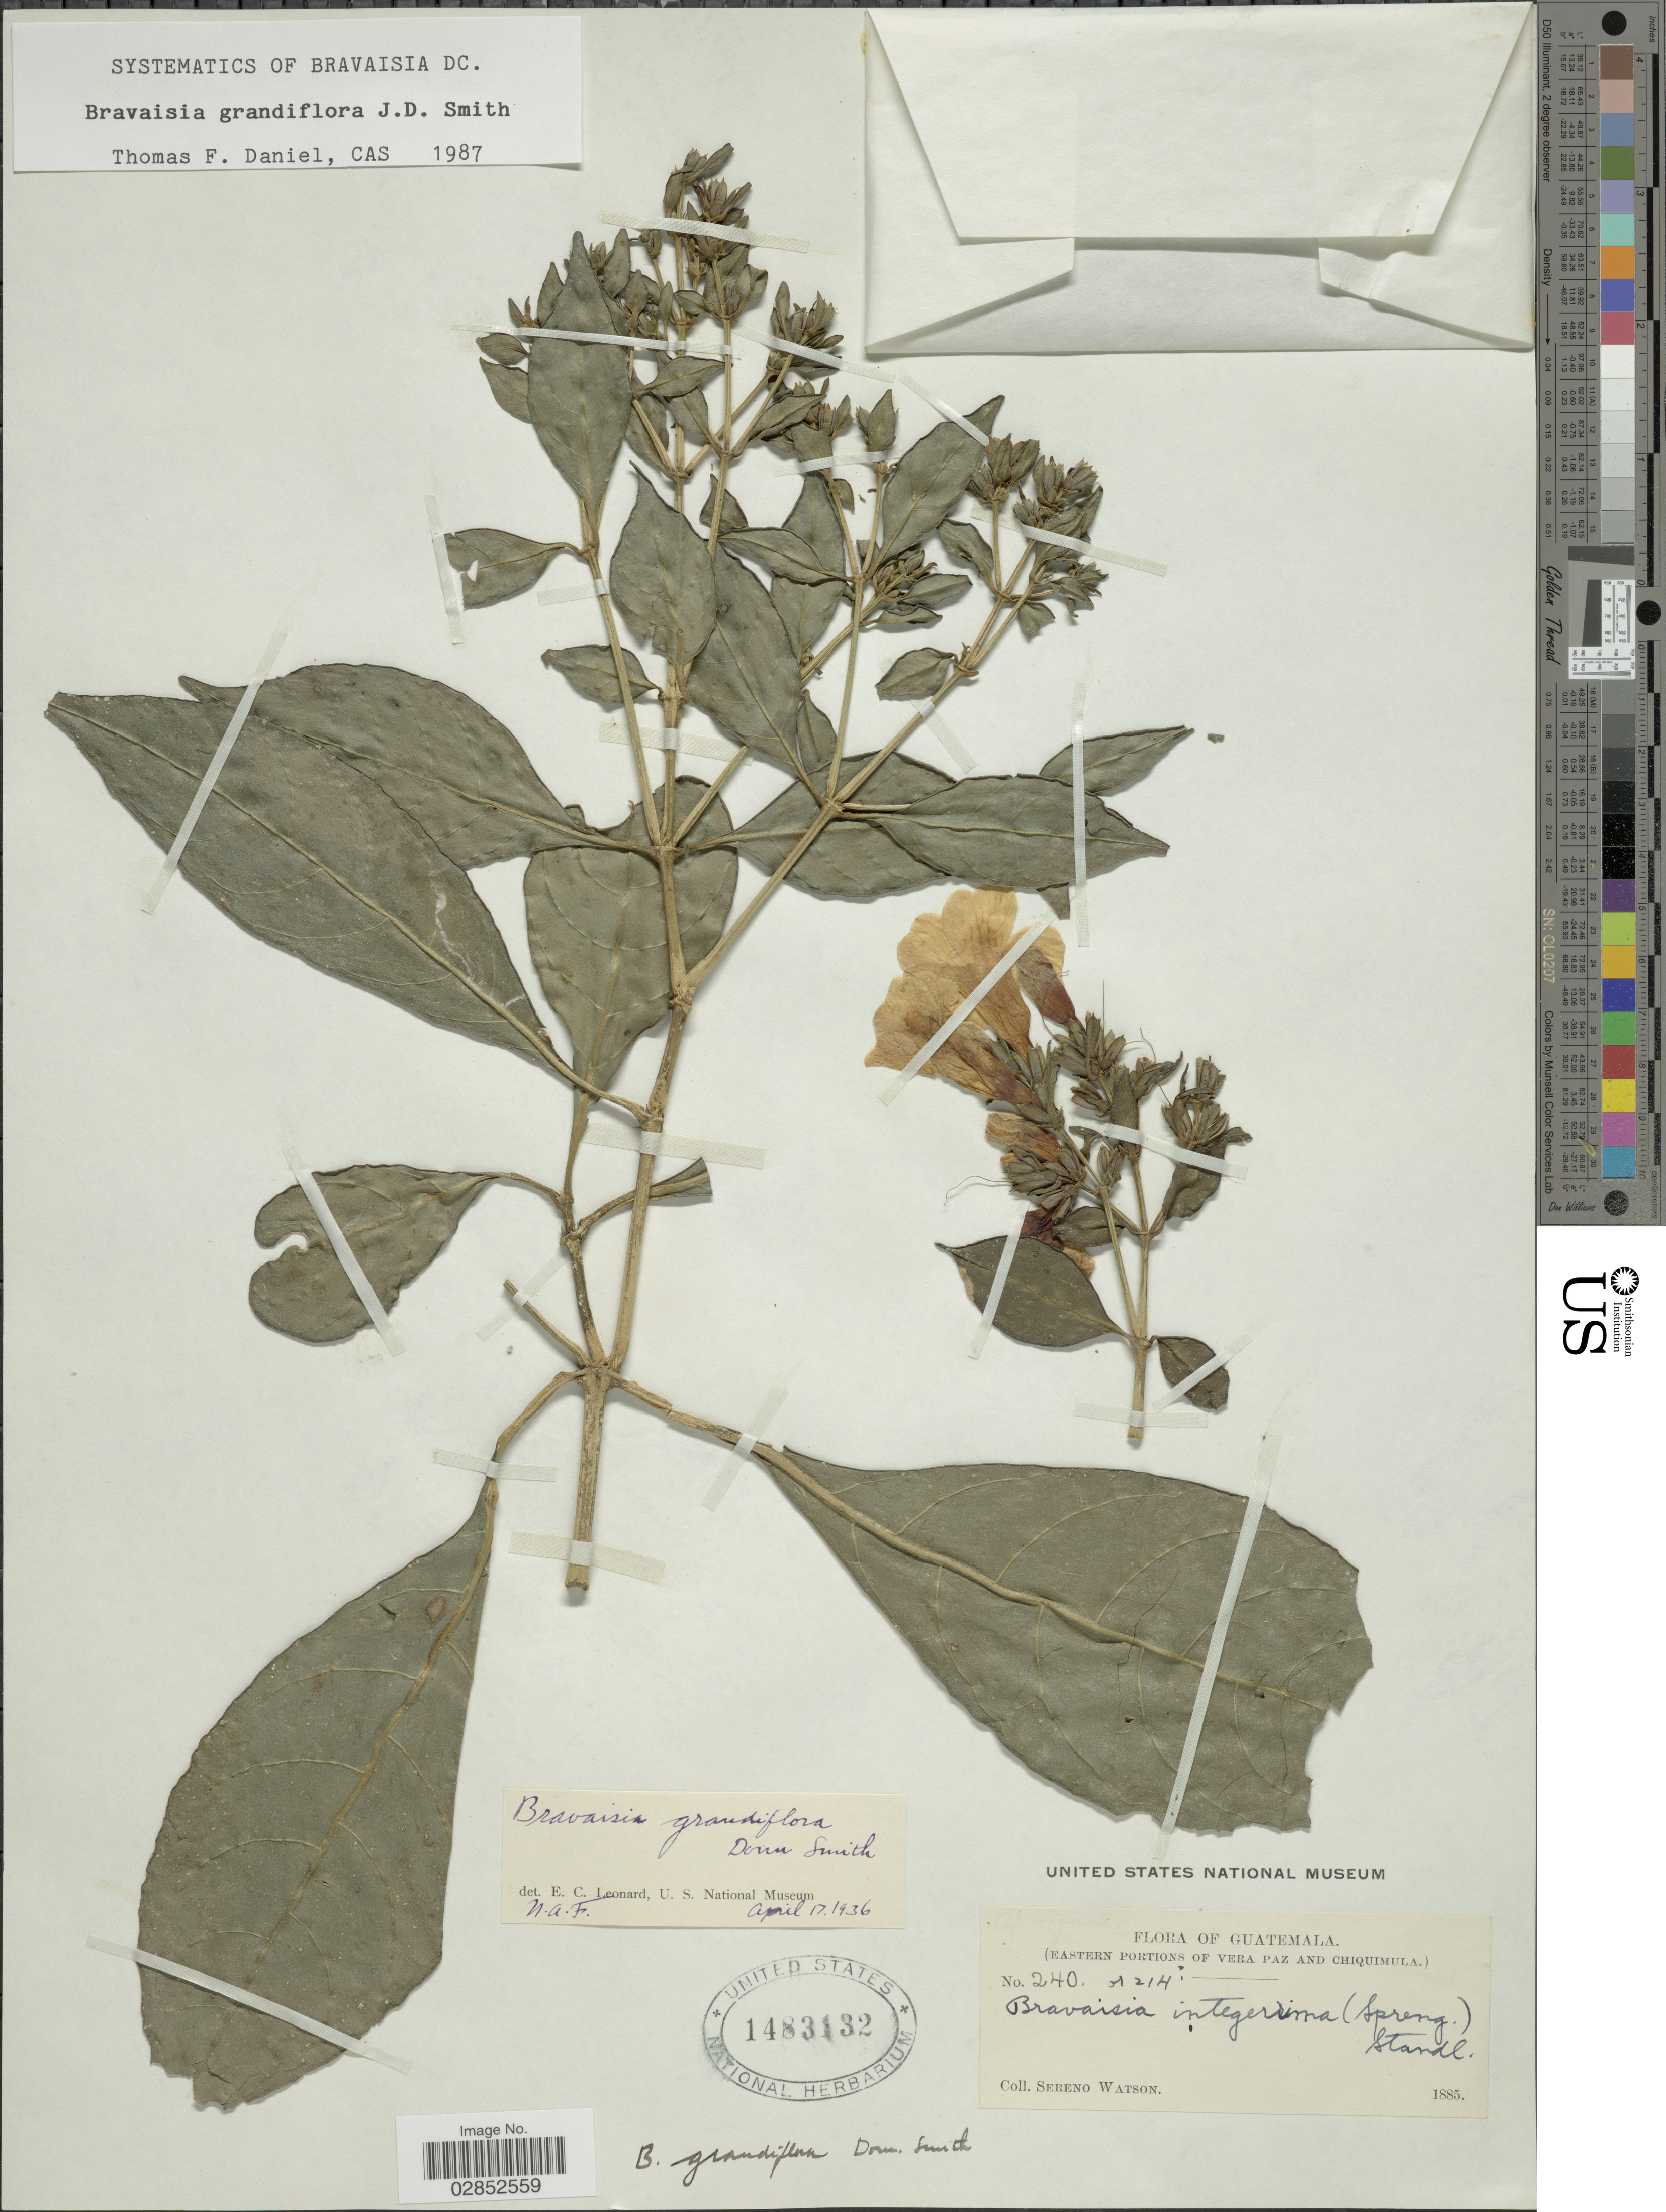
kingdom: Plantae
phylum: Tracheophyta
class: Magnoliopsida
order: Lamiales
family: Acanthaceae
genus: Bravaisia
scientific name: Bravaisia grandiflora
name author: Donn. Sm.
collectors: S. Watson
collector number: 240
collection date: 1885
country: Guatemala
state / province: Chiquimula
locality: Eastern portions of Vera Paz and Chiquimula.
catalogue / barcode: US 1483132